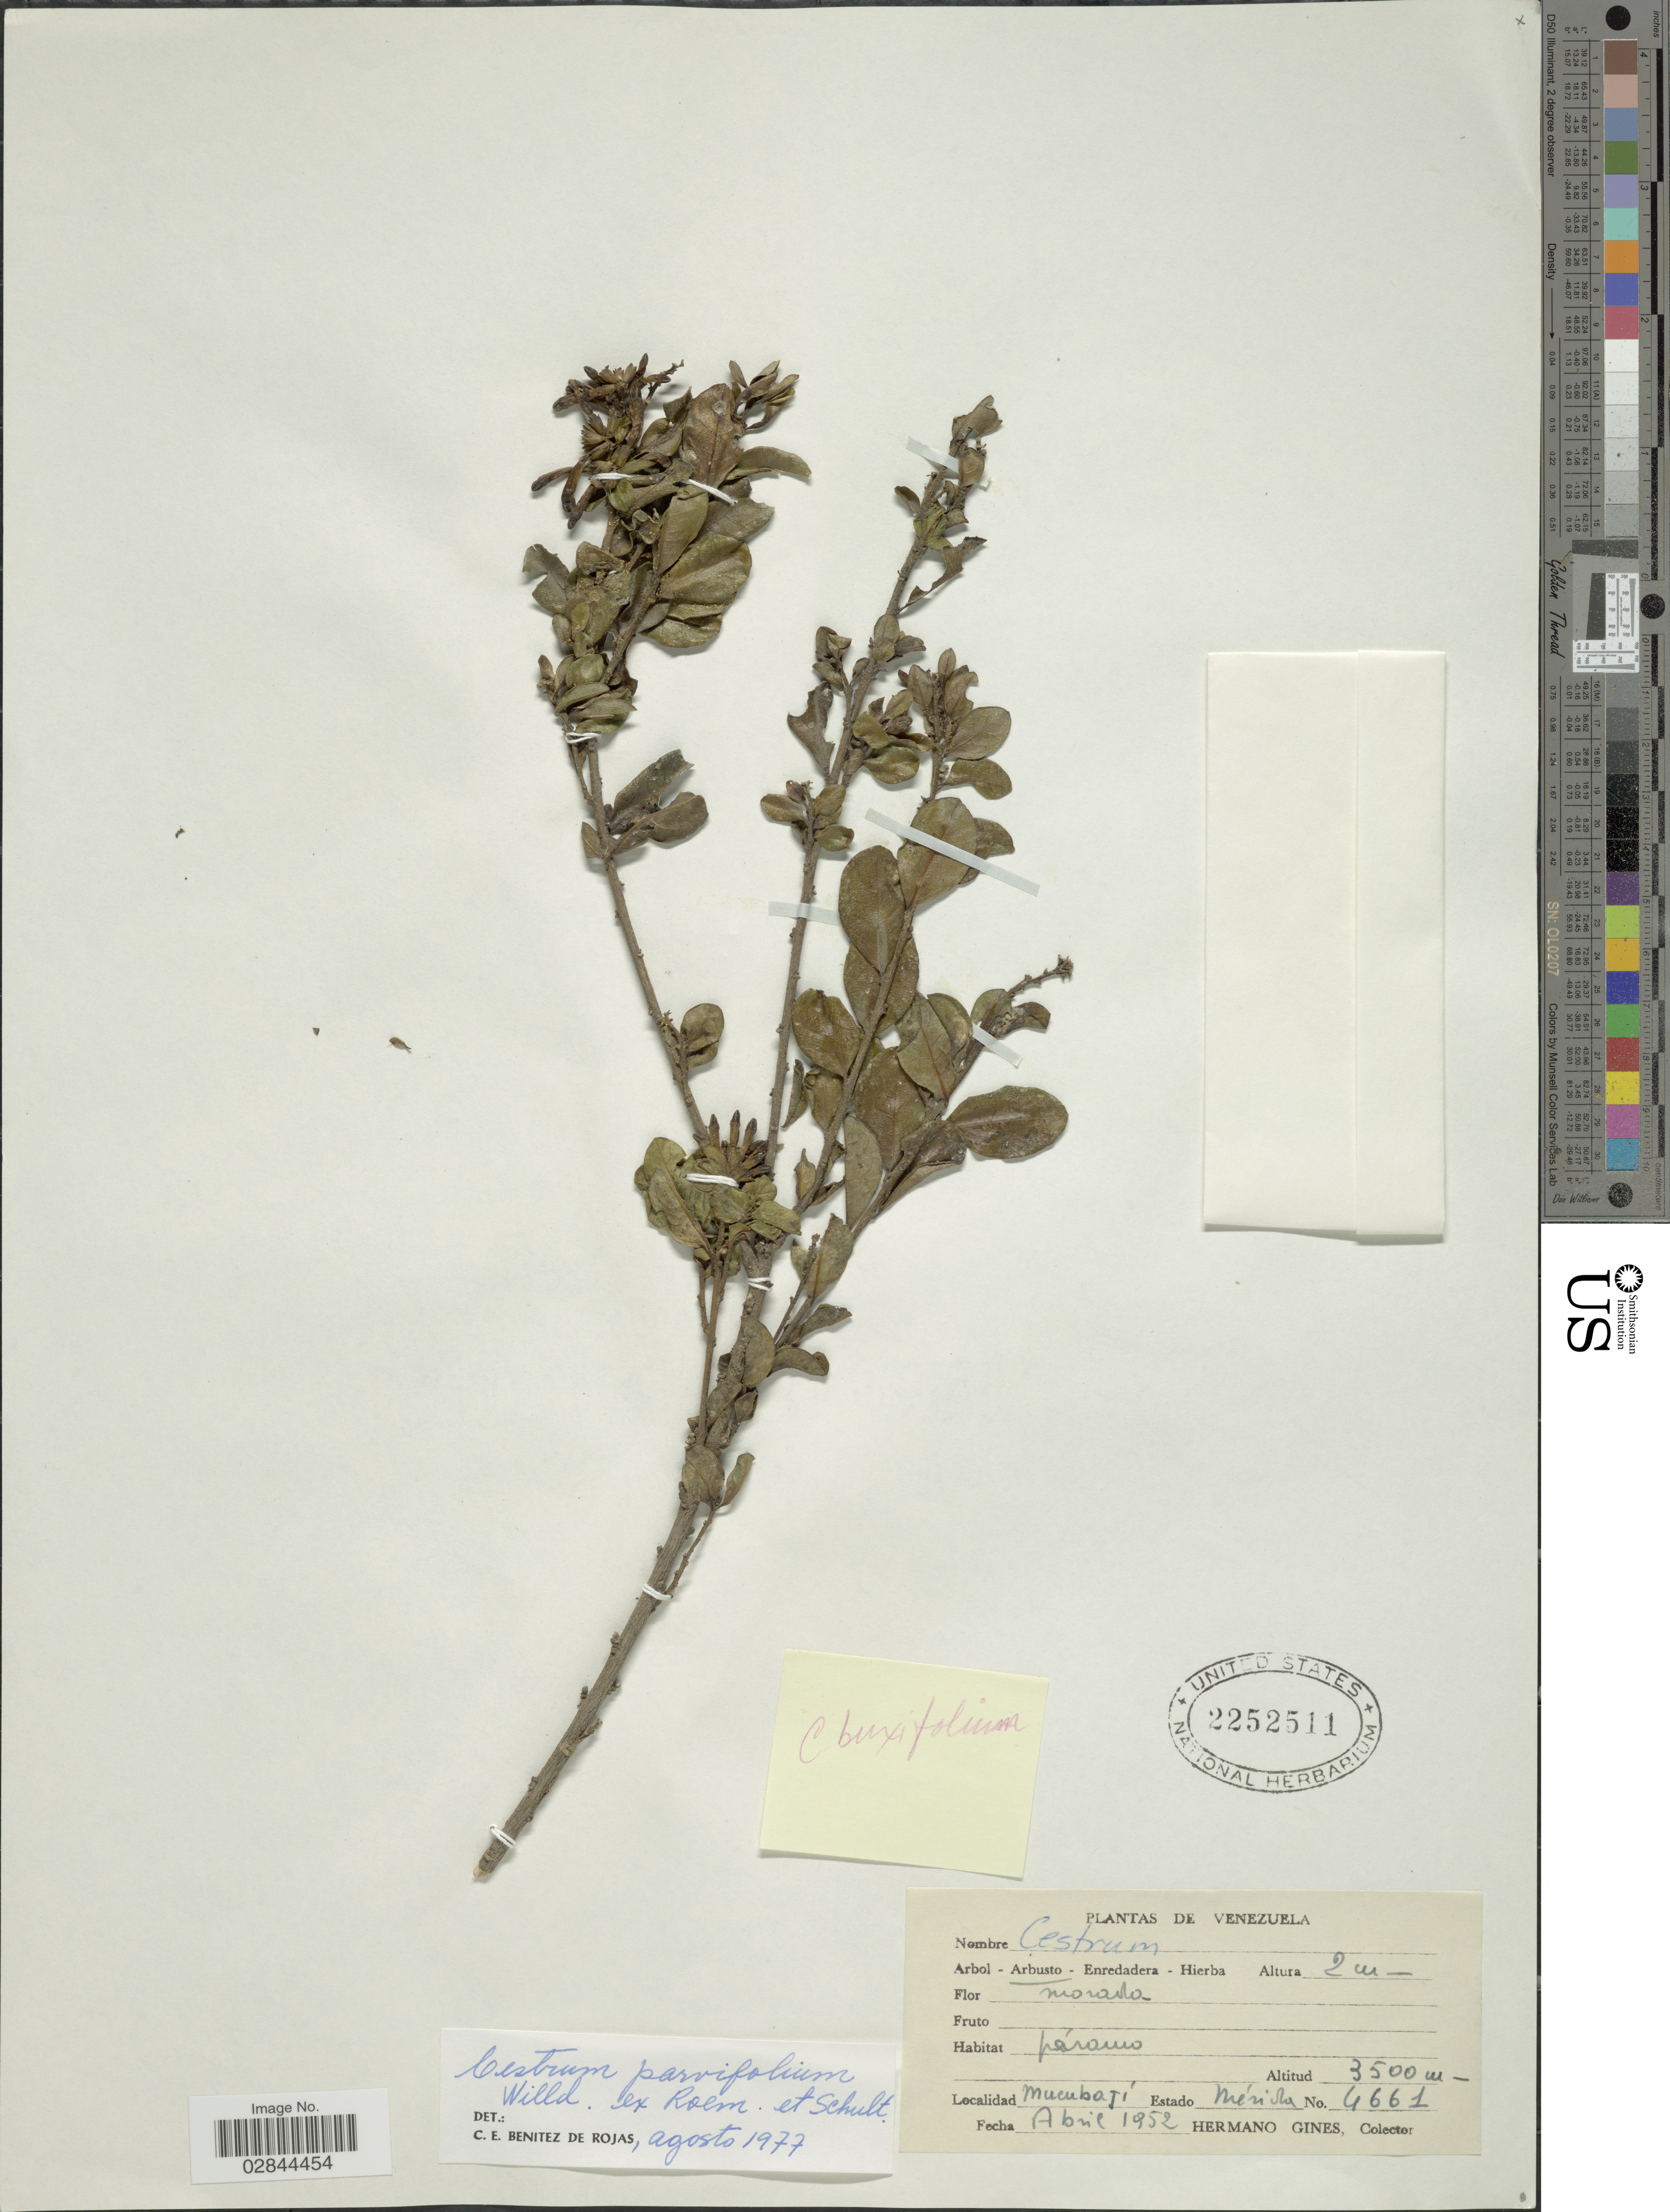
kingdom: Plantae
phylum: Tracheophyta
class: Magnoliopsida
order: Solanales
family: Solanaceae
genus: Cestrum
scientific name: Cestrum buxifolium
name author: Kunth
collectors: Bro. Gines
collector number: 4661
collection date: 1952-04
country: Venezuela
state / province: Mérida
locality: Mucubají.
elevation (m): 3500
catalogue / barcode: US 2252511